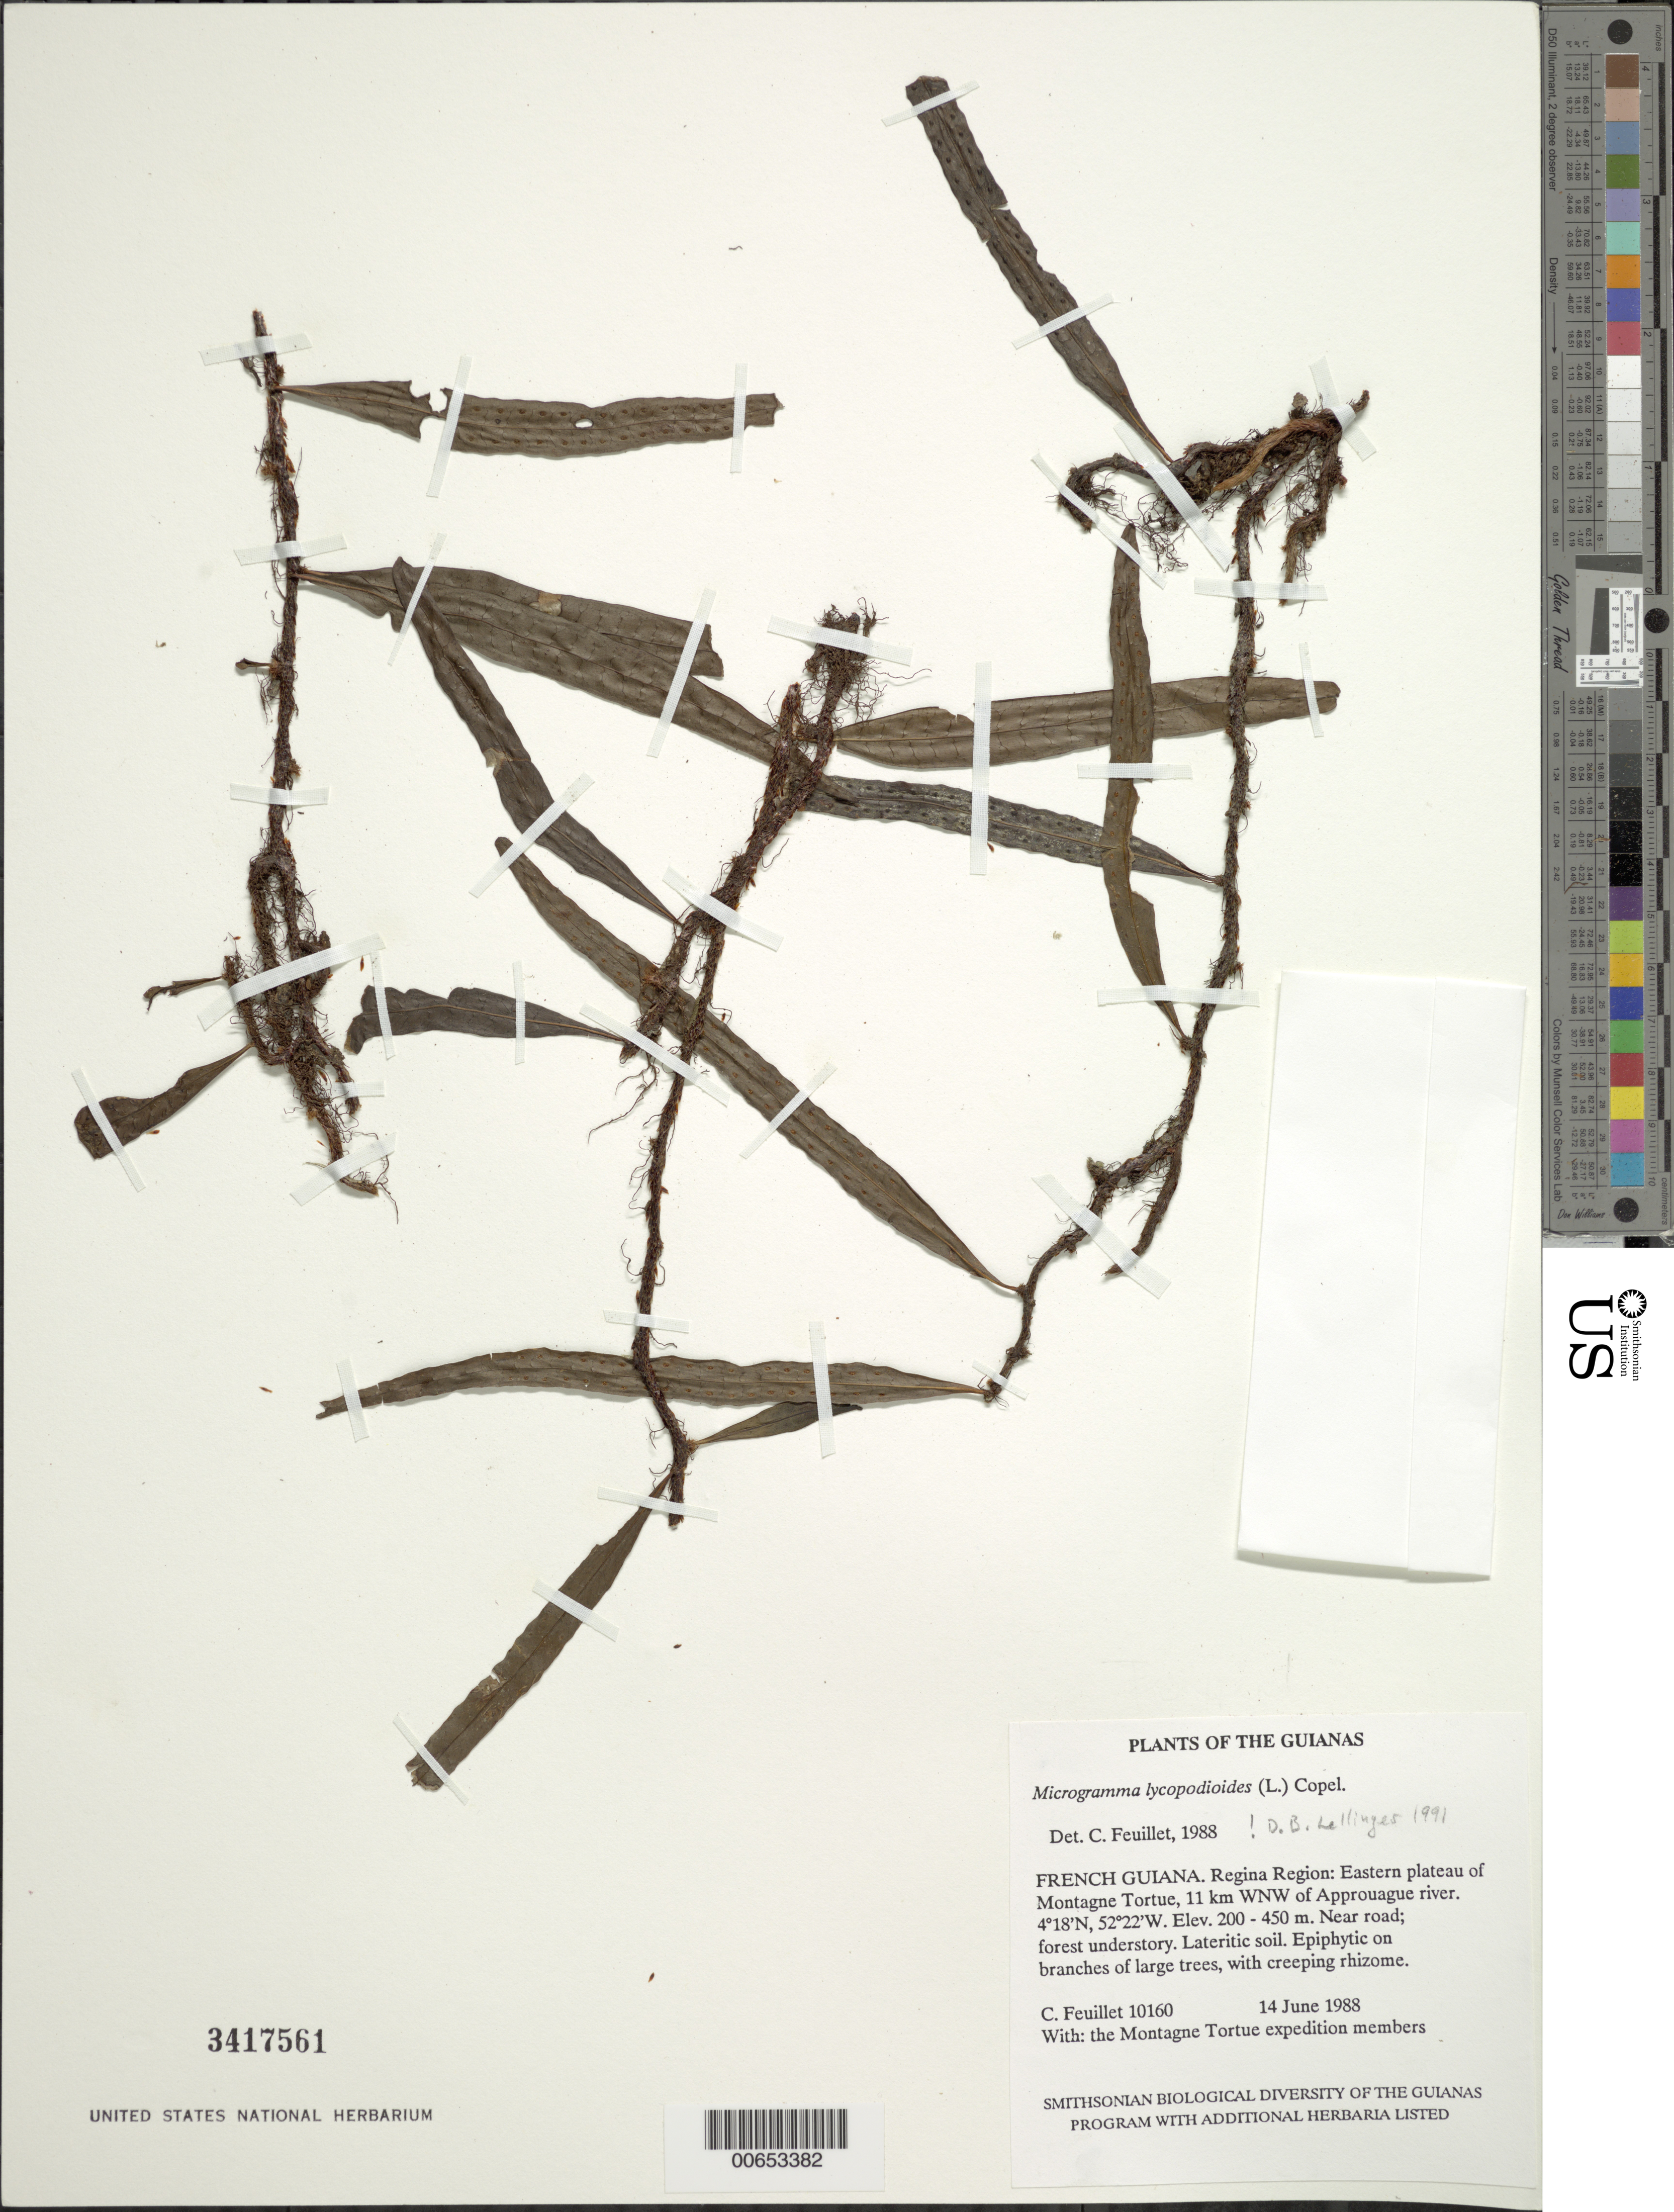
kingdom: Plantae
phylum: Tracheophyta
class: Polypodiopsida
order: Polypodiales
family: Polypodiaceae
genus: Microgramma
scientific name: Microgramma lycopodioides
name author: (L.) Copel.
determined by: Lellinger, David B., (BOT), Smithsonian Institution - National Museum of Natural History (UNITED STATES)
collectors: C. Feuillet & Montagne Torte Exped. members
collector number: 10160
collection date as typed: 14 June 1988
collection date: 1988-06-14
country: French Guiana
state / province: Cayenne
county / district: Regina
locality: Eastern plateau of Montagne Tortue, 11 km WNW of Approuague river. Near road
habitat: Forest understory. Lateritic soil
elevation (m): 200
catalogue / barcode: US 3417561